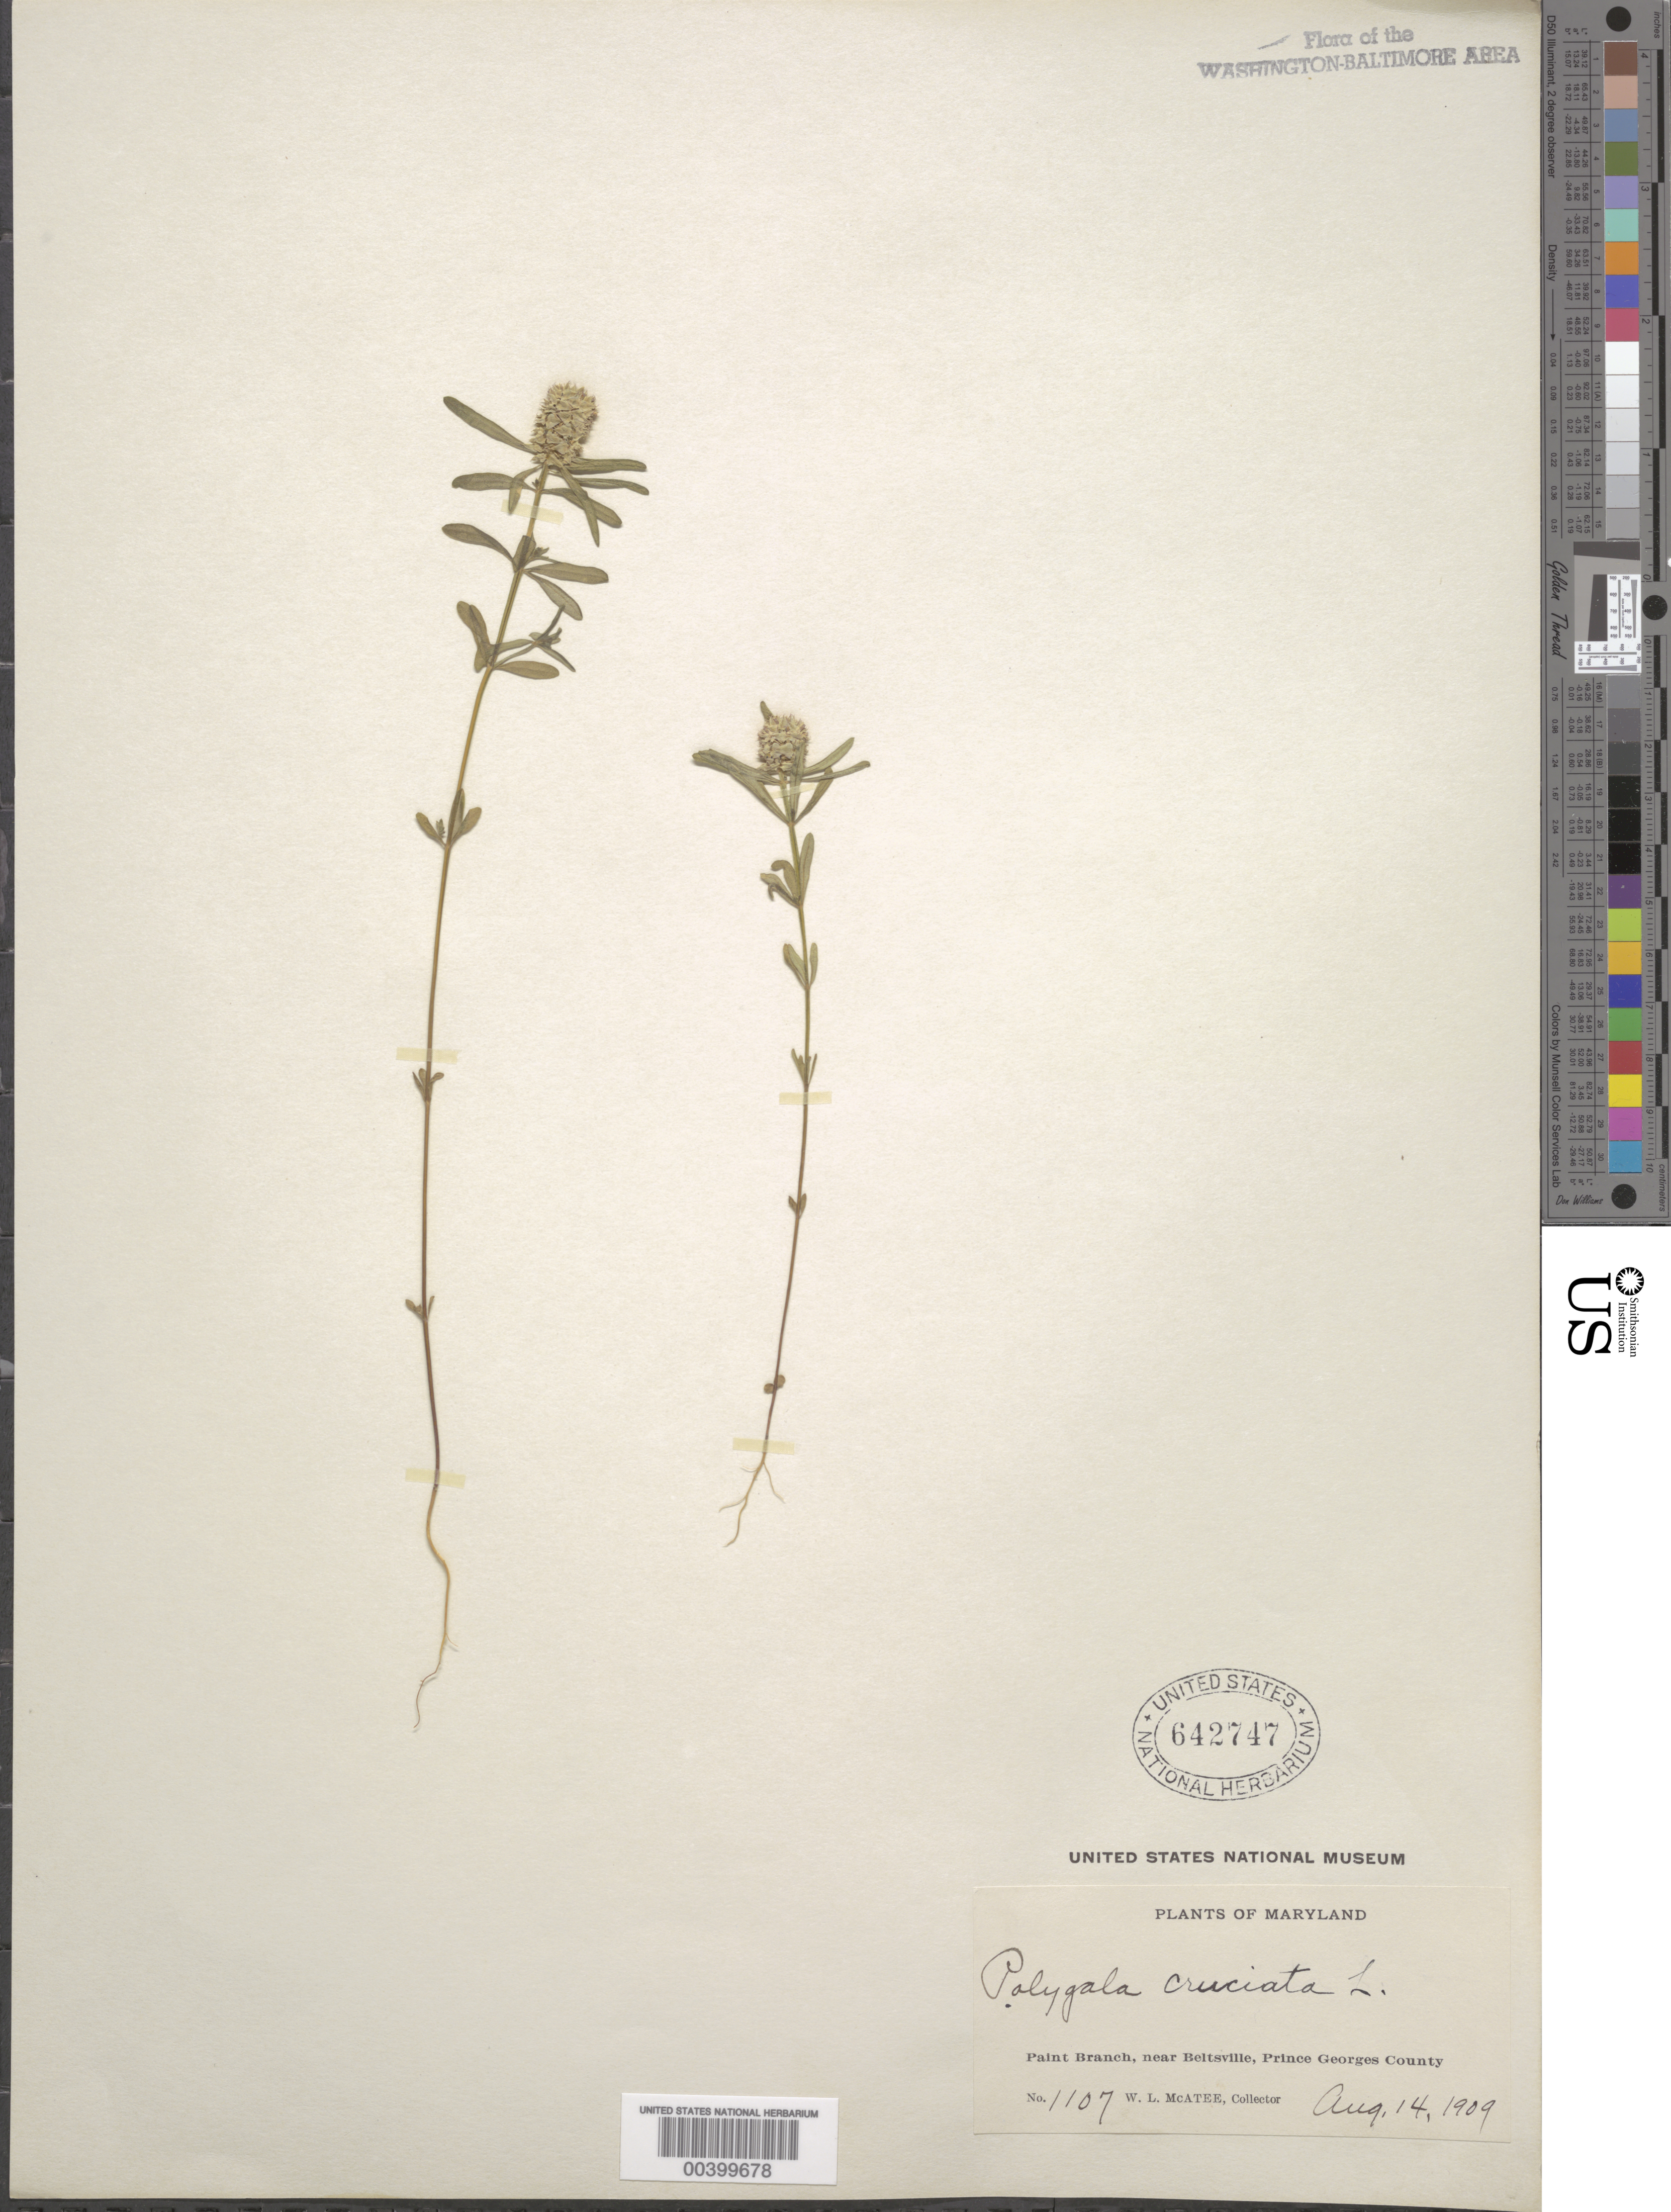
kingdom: Plantae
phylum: Tracheophyta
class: Magnoliopsida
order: Fabales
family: Polygalaceae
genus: Polygala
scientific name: Polygala cruciata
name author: L.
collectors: W. McAtee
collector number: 1107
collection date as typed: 14 Aug 1909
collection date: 1909-08-14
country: United States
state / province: Maryland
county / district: Prince George's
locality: Paint Branch, Beltsville vicinity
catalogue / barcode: US 642747